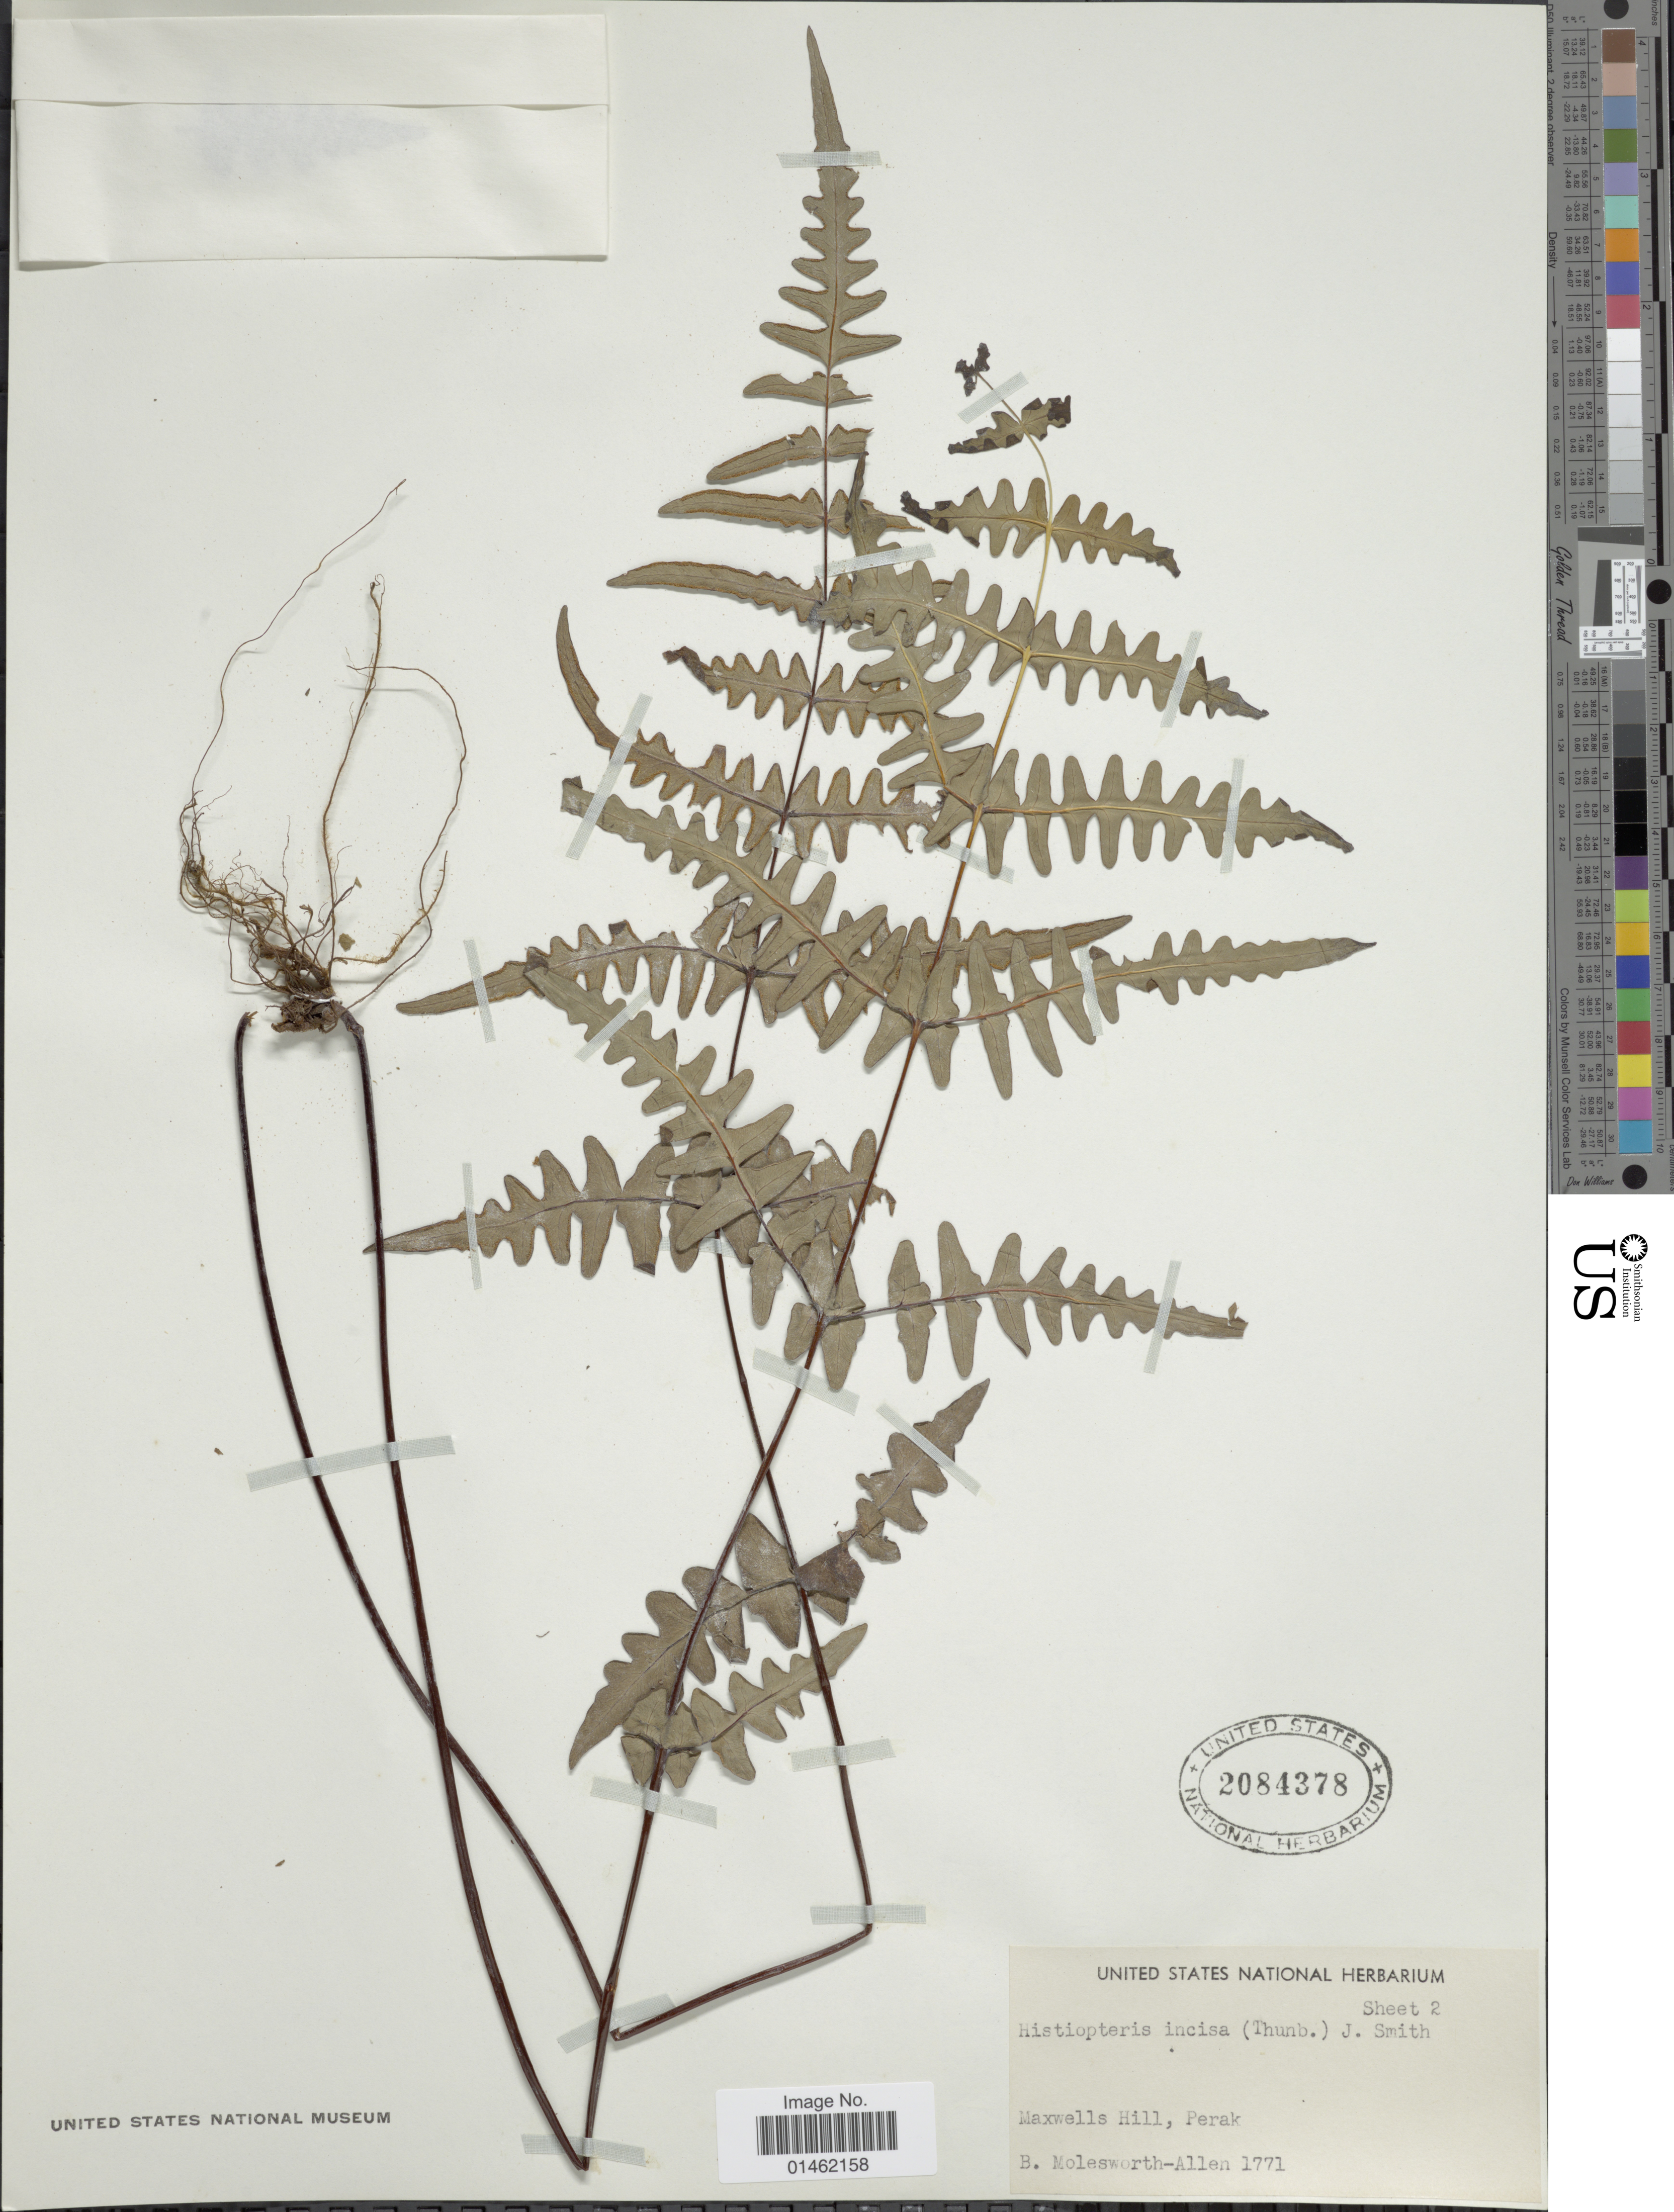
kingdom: Plantae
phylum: Tracheophyta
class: Polypodiopsida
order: Polypodiales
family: Dennstaedtiaceae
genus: Histiopteris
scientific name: Histiopteris incisa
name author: (Thunb.) J. Sm.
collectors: B. E. G. Molesworth-Allen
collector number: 1771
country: Malaysia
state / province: Perak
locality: Maxwells Hill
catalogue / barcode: US 2084378